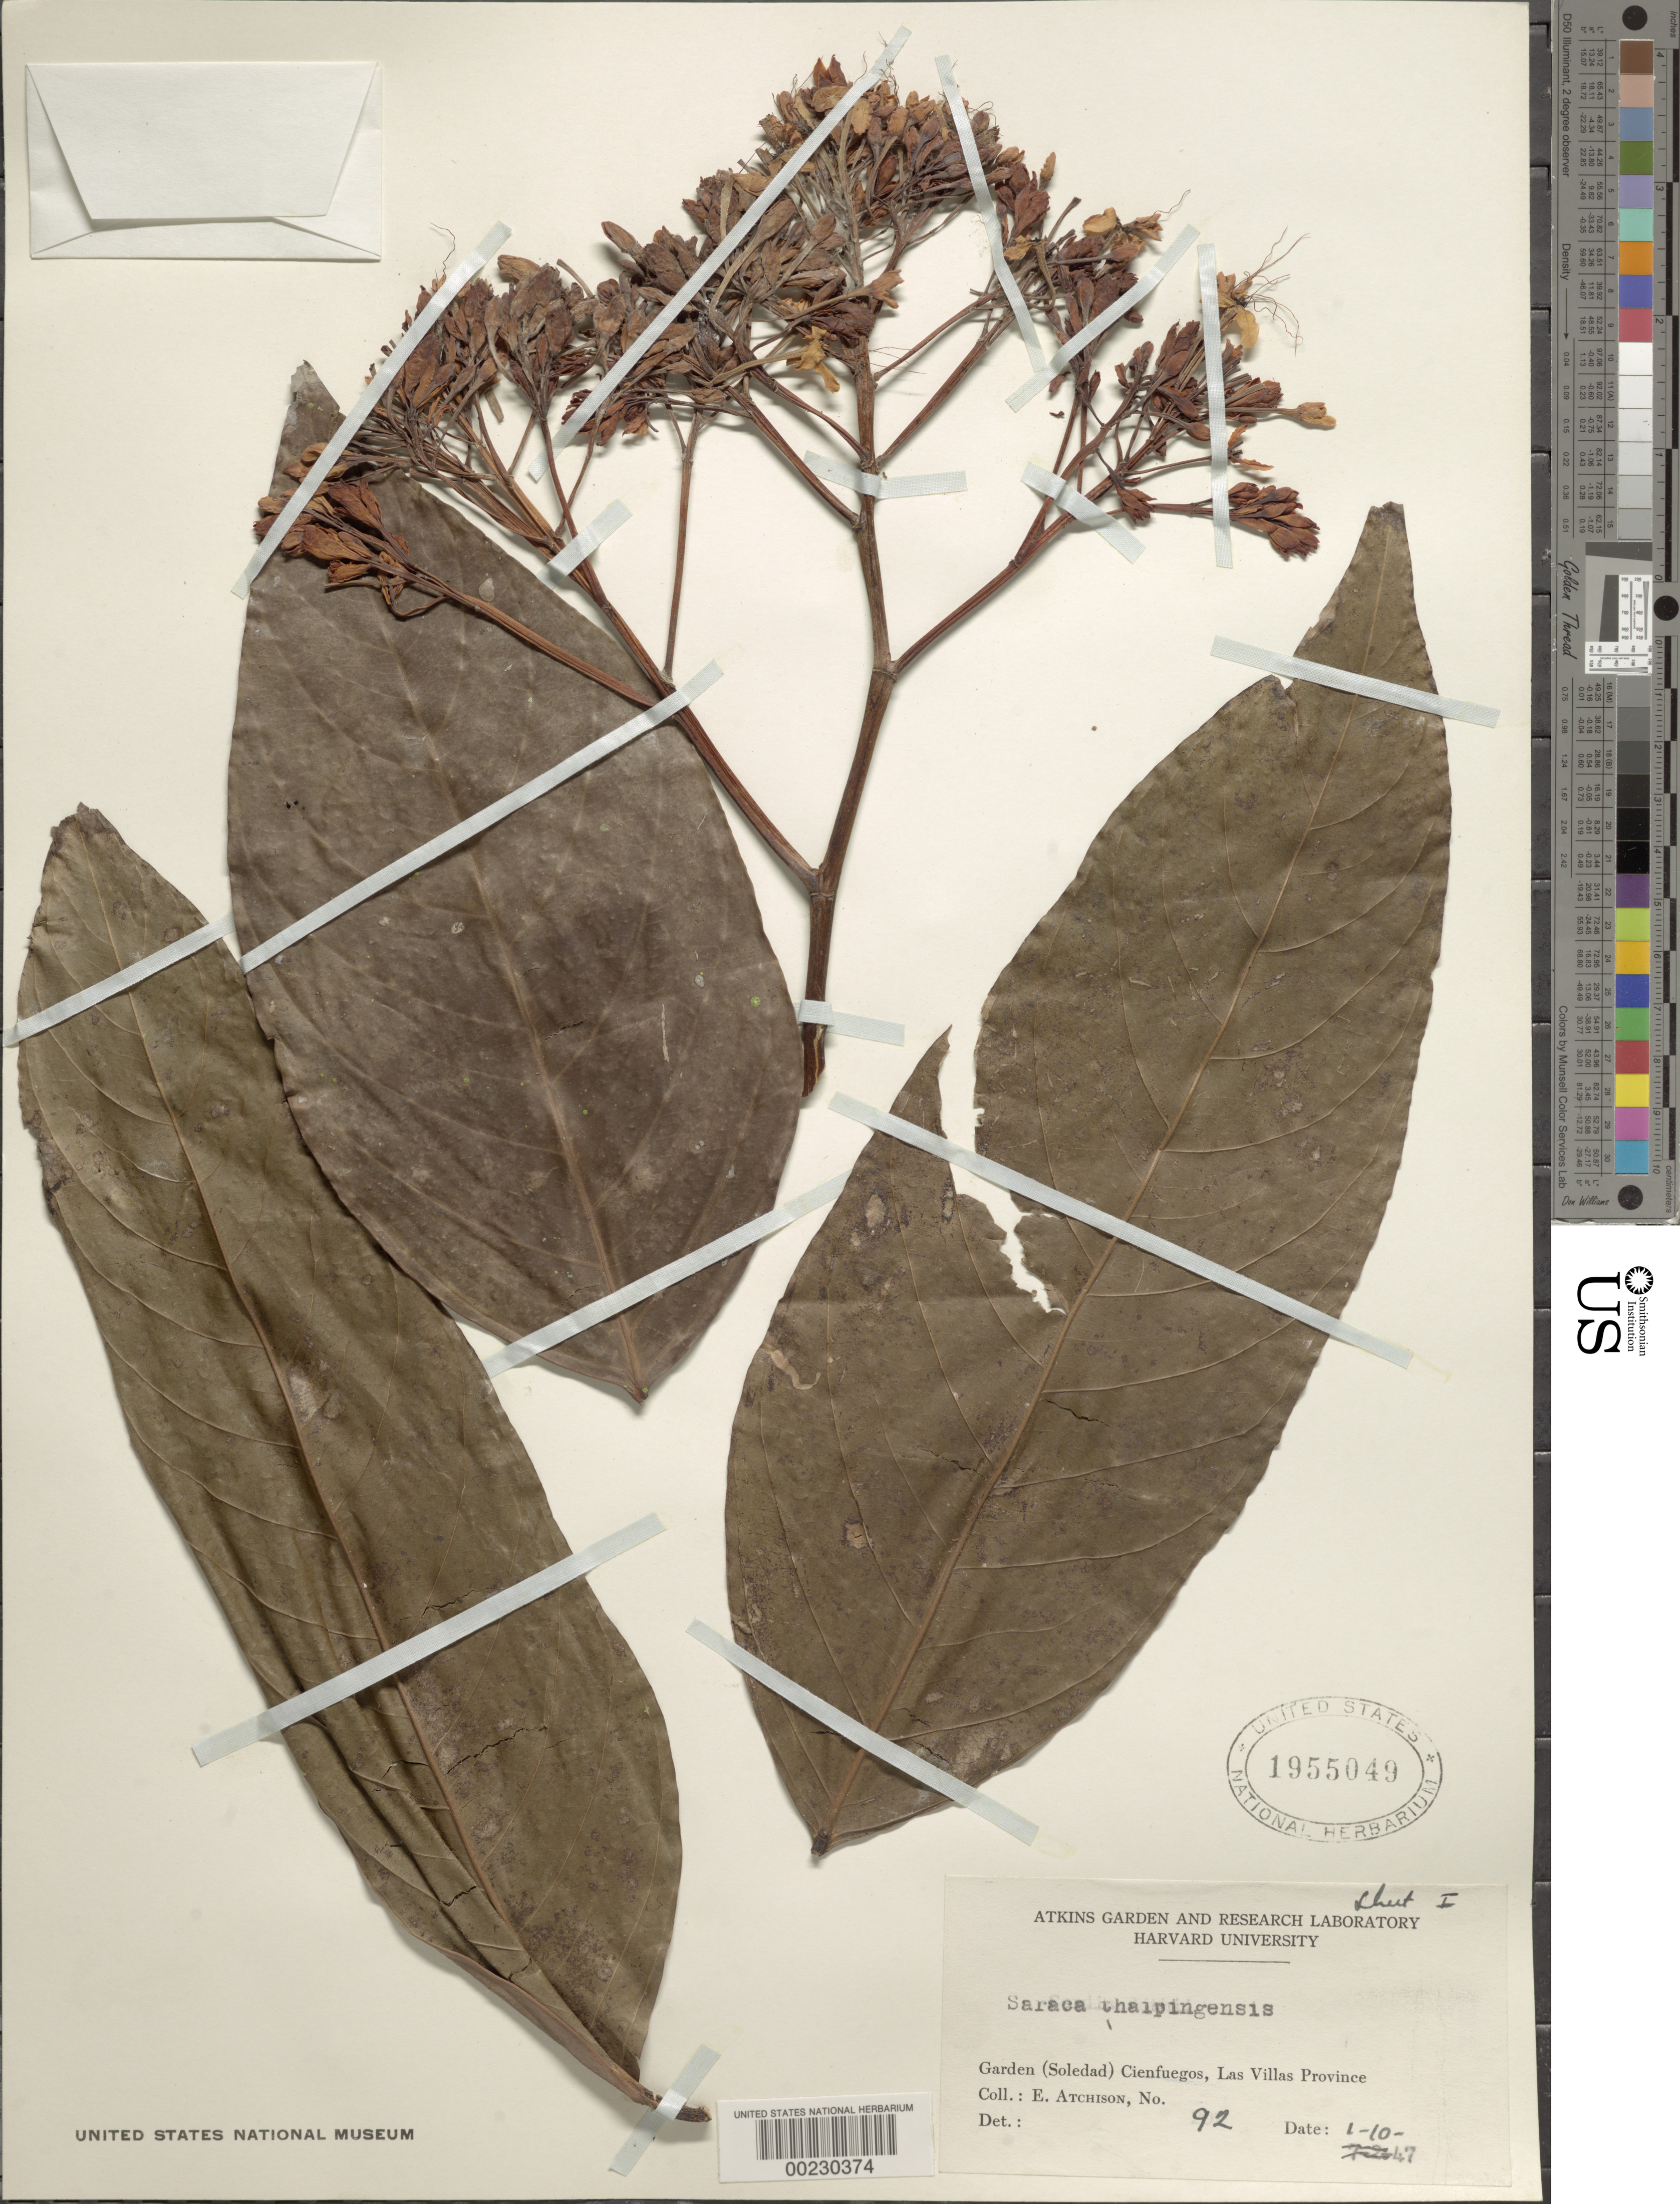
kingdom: Plantae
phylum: Tracheophyta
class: Magnoliopsida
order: Fabales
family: Fabaceae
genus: Saraca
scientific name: Saraca thaipingensis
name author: J. Cantley ex Prain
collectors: E. Atchison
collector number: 92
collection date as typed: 10 Jan 1947 or 01 Oct 1947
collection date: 1947-01-10 or 1947-10-01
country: Cuba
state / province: Las Villas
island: Greater Antilles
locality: Garden (soledad) cienfuegos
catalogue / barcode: US 1955049